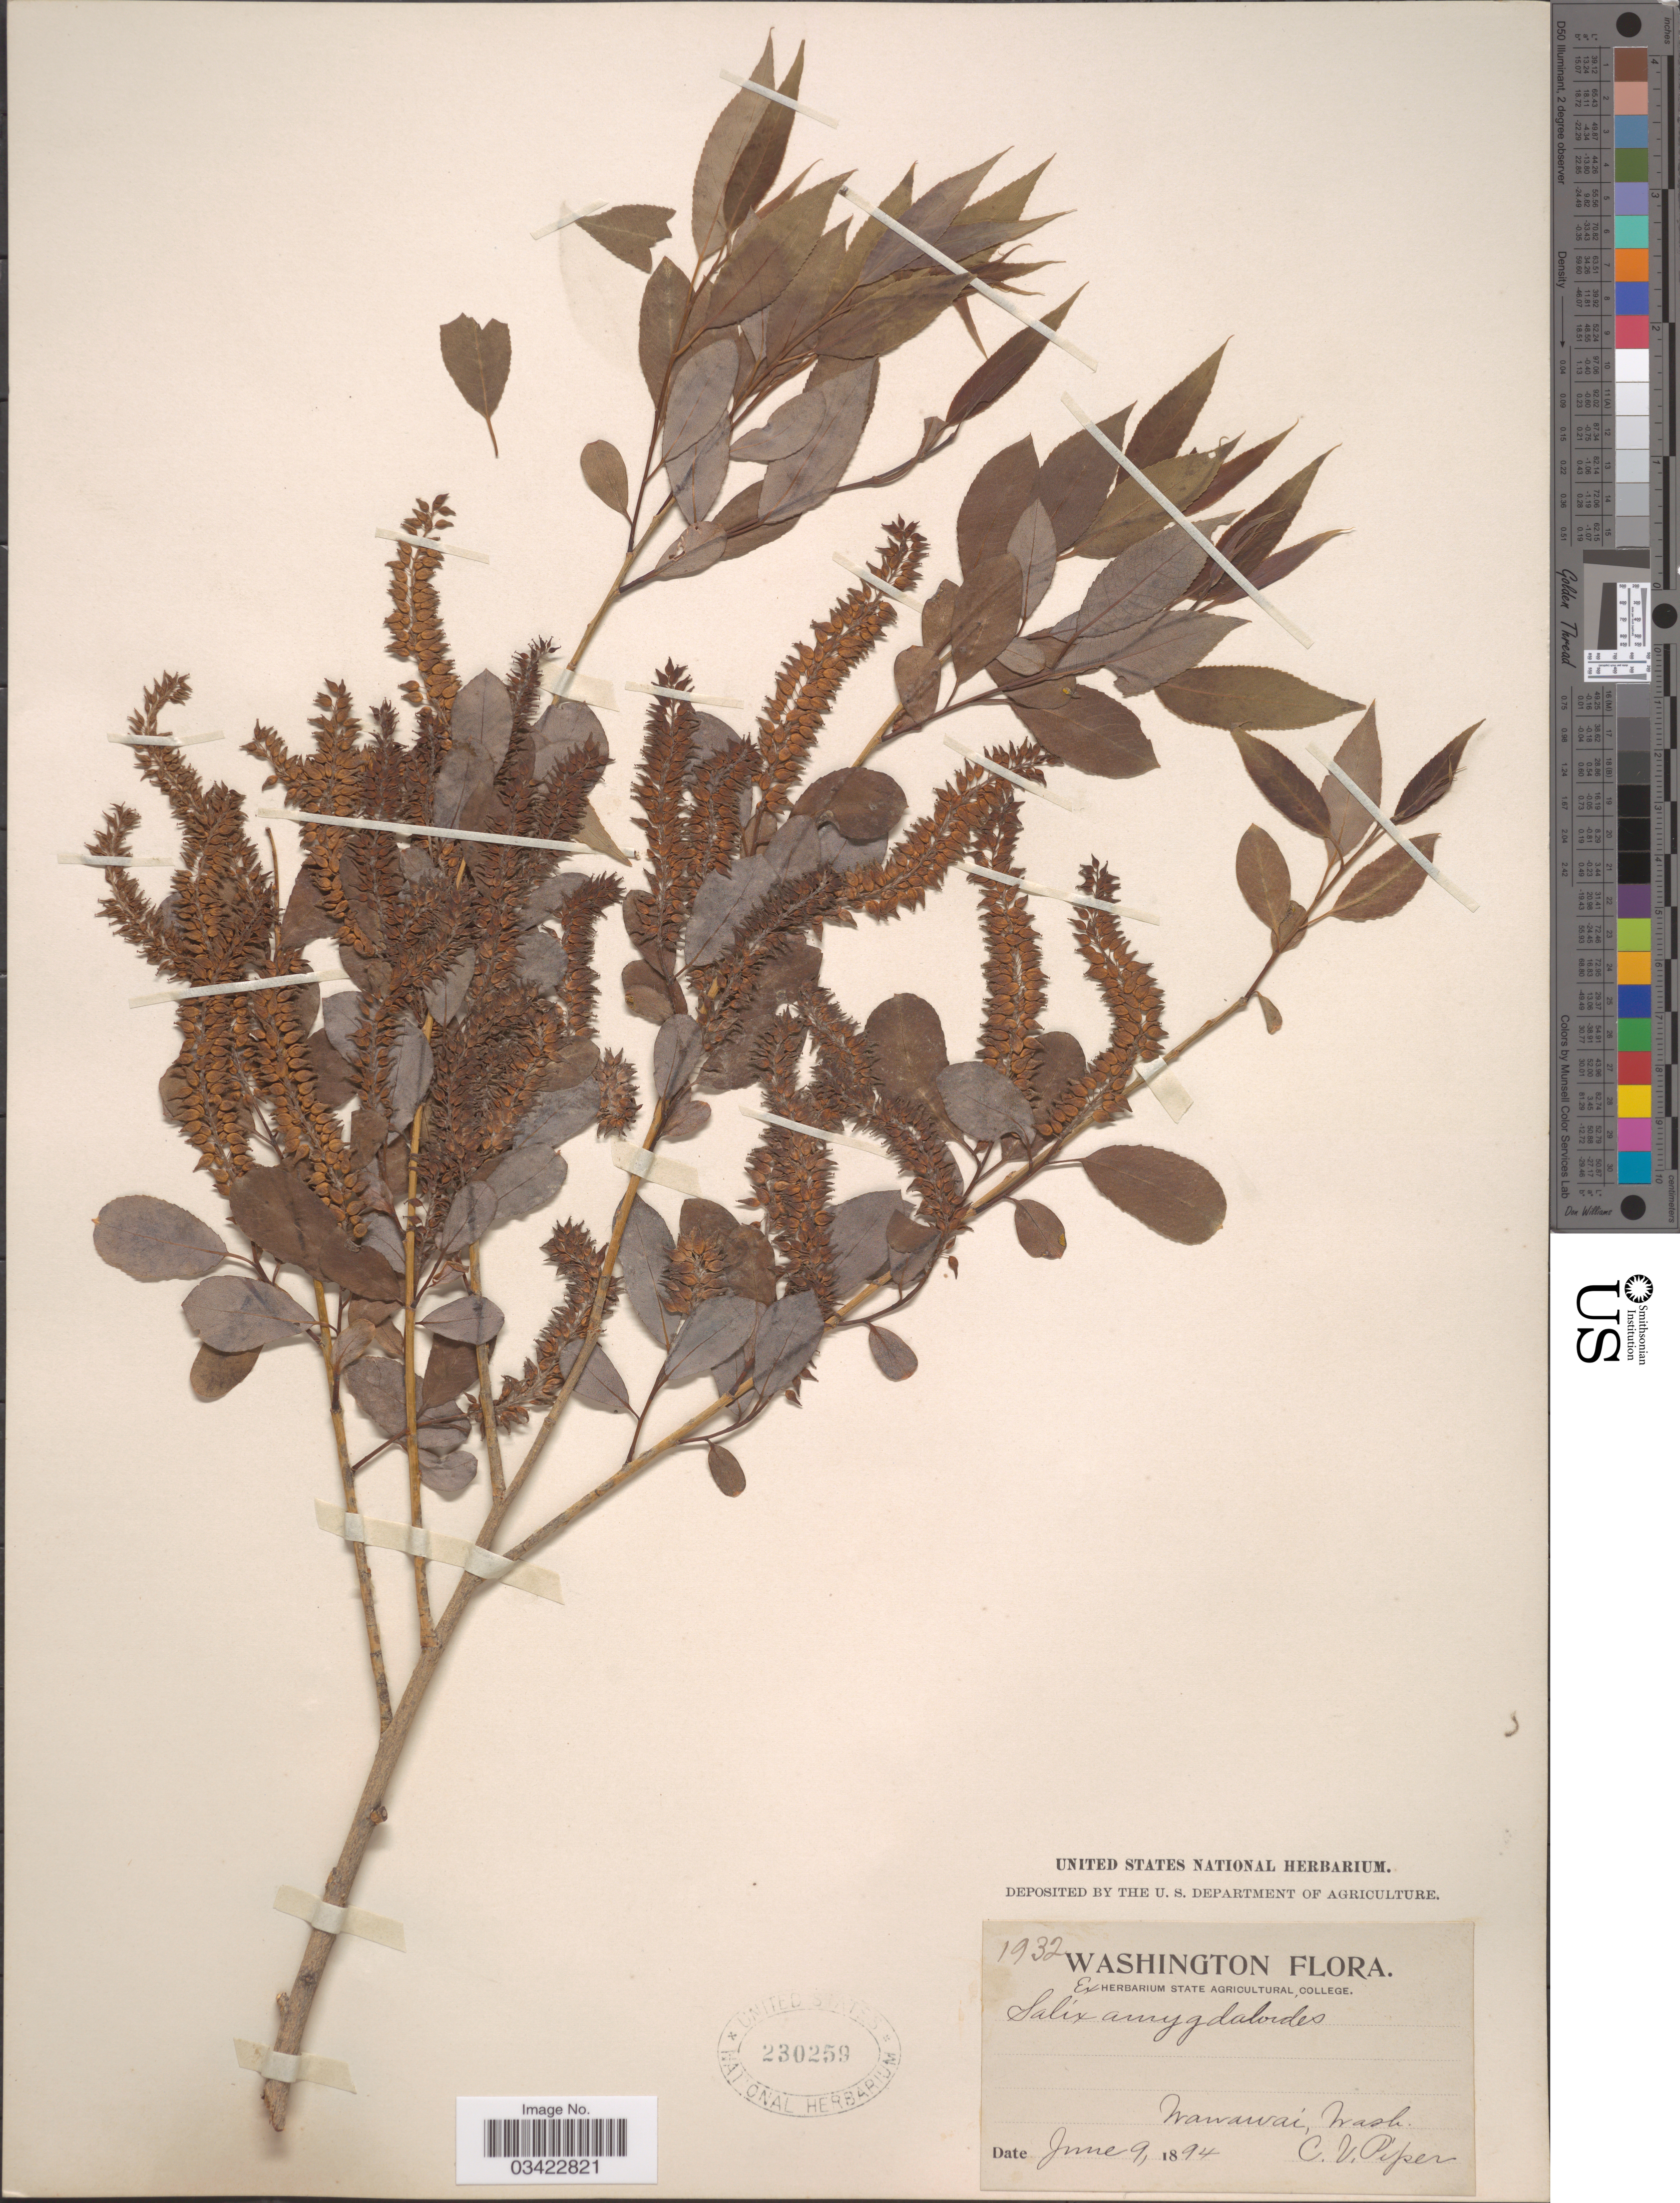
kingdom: Plantae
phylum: Tracheophyta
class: Magnoliopsida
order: Malpighiales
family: Salicaceae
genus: Salix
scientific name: Salix amygdaloides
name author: Andersson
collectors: C. V. Piper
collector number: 1932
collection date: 1894-06-09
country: United States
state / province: Washington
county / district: Whitman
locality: Wawawai.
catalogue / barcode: US 230259